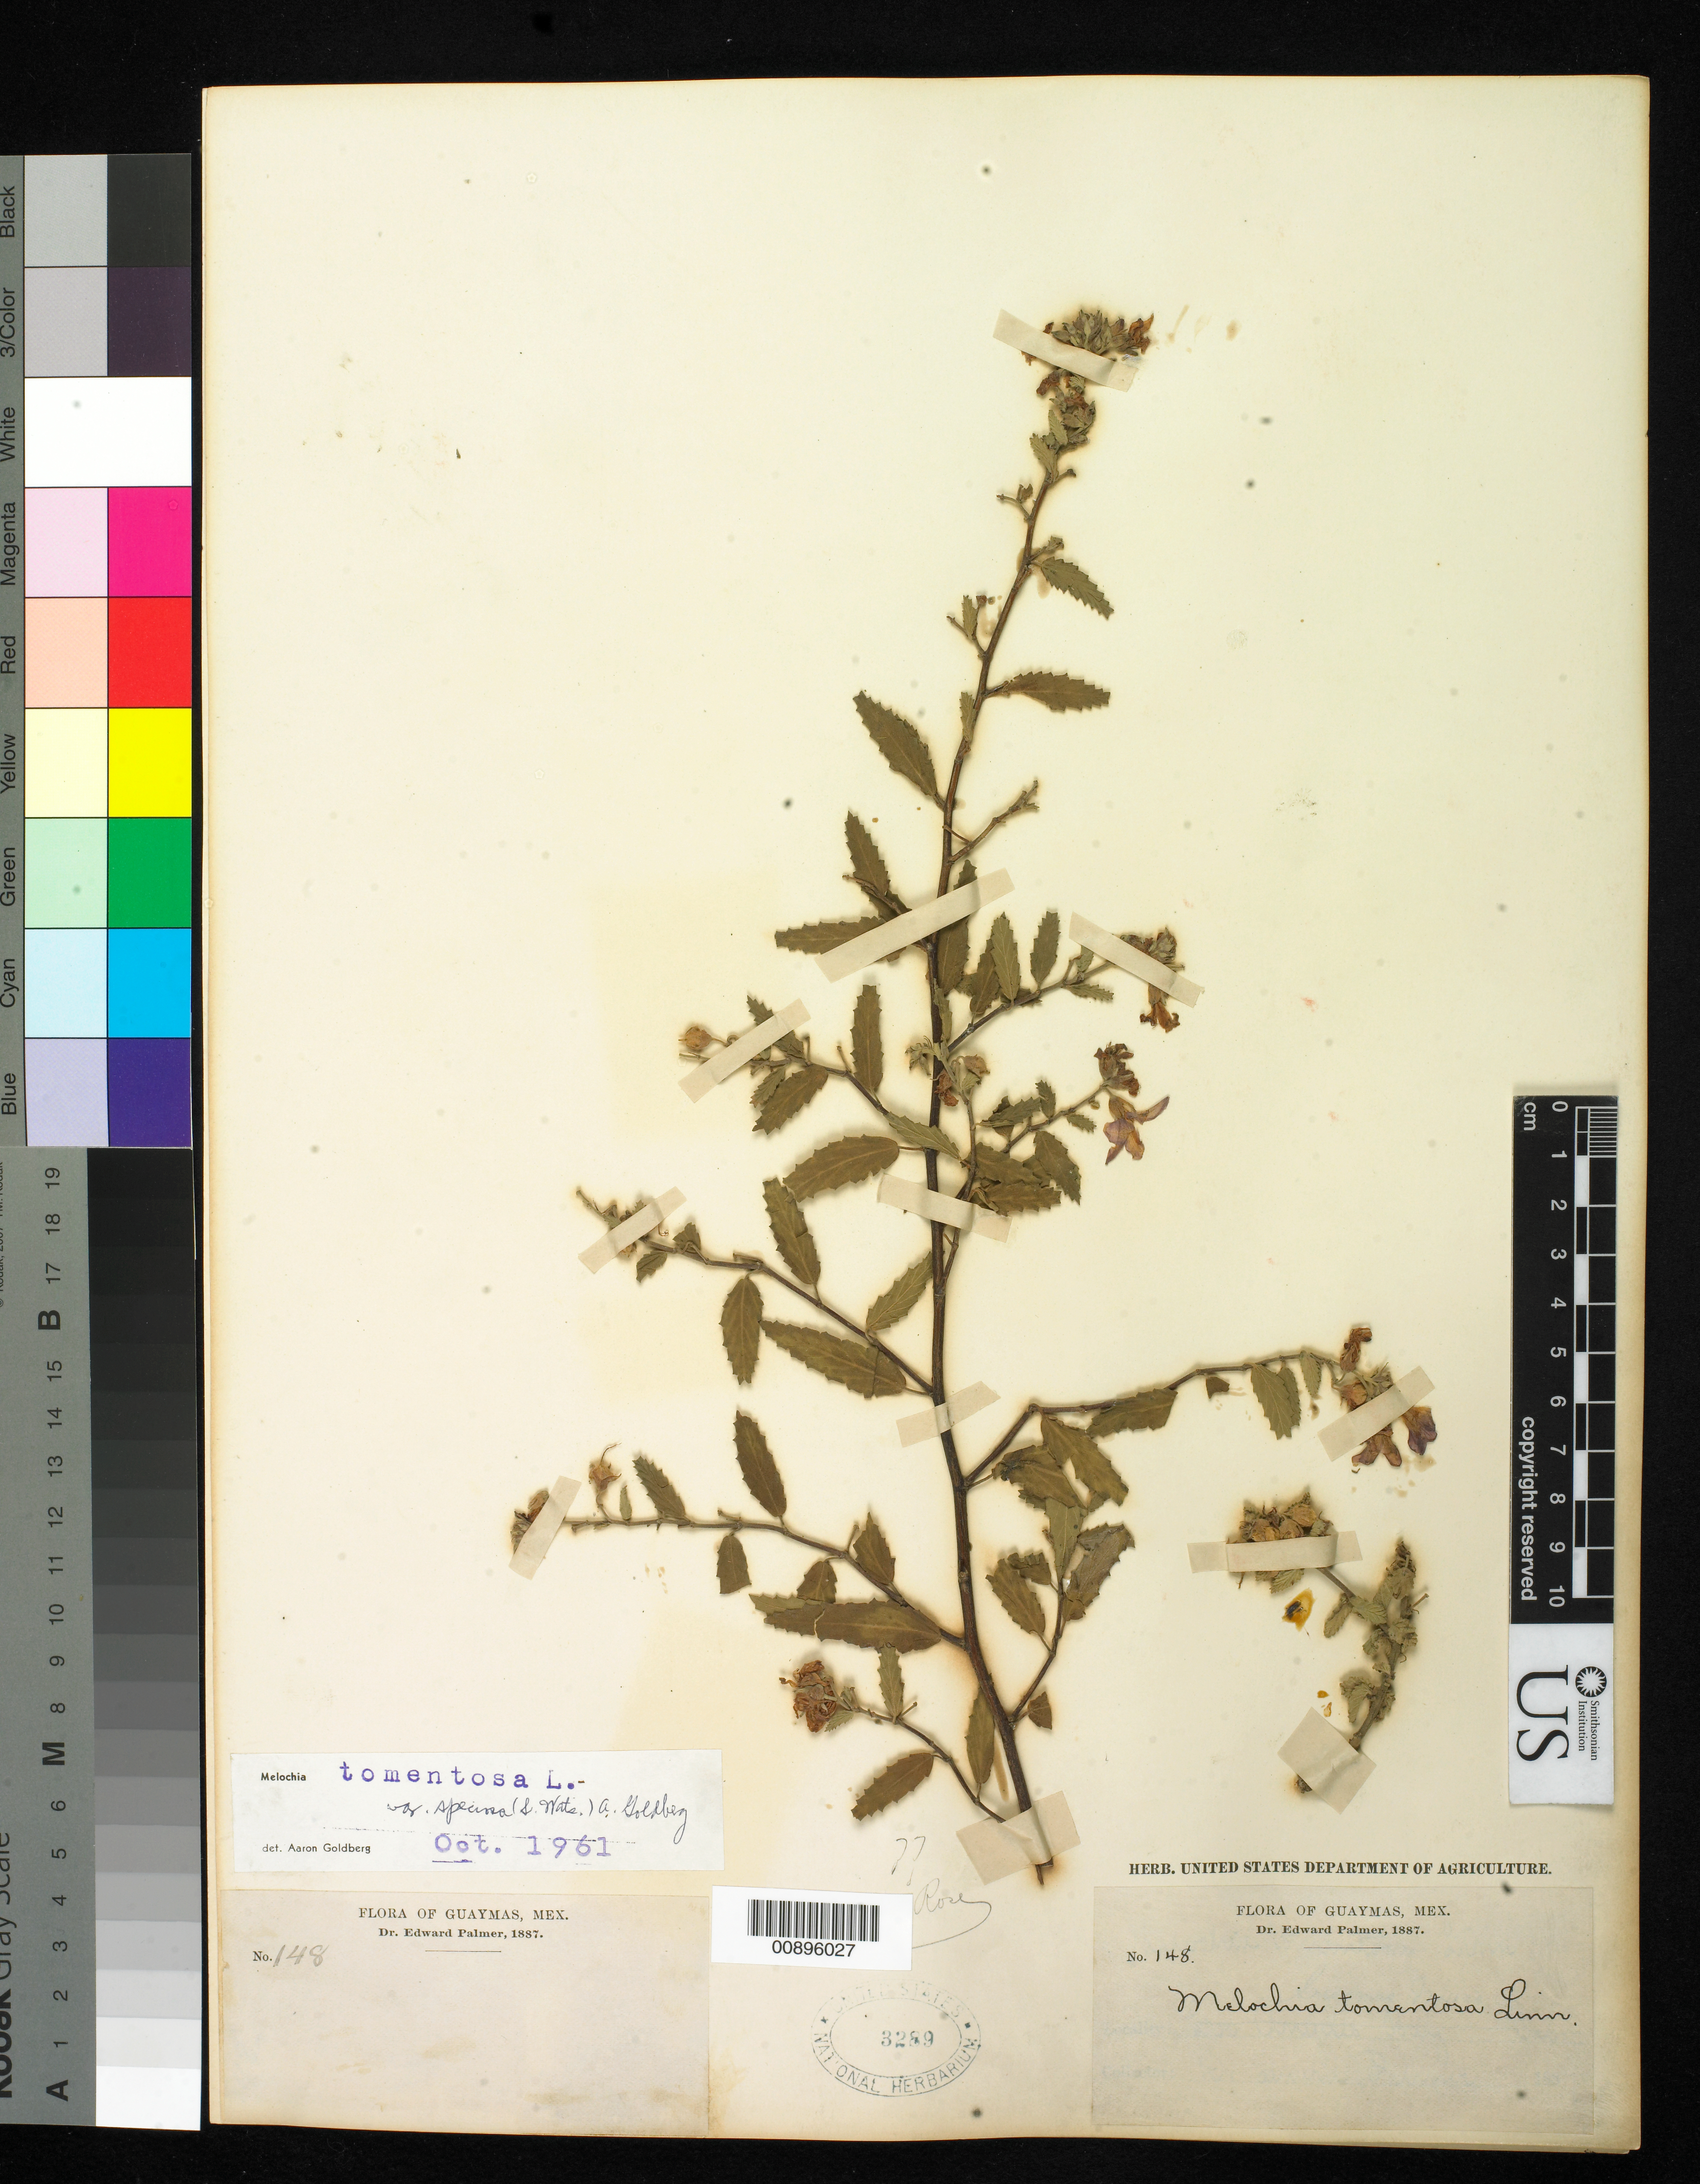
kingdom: Plantae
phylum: Tracheophyta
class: Magnoliopsida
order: Malvales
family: Malvaceae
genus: Melochia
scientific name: Melochia tomentosa var. speciosa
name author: L.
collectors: E. Palmer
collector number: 148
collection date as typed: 1887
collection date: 1887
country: Mexico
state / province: Sonora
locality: Guaymas, Sonora.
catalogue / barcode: US 3289